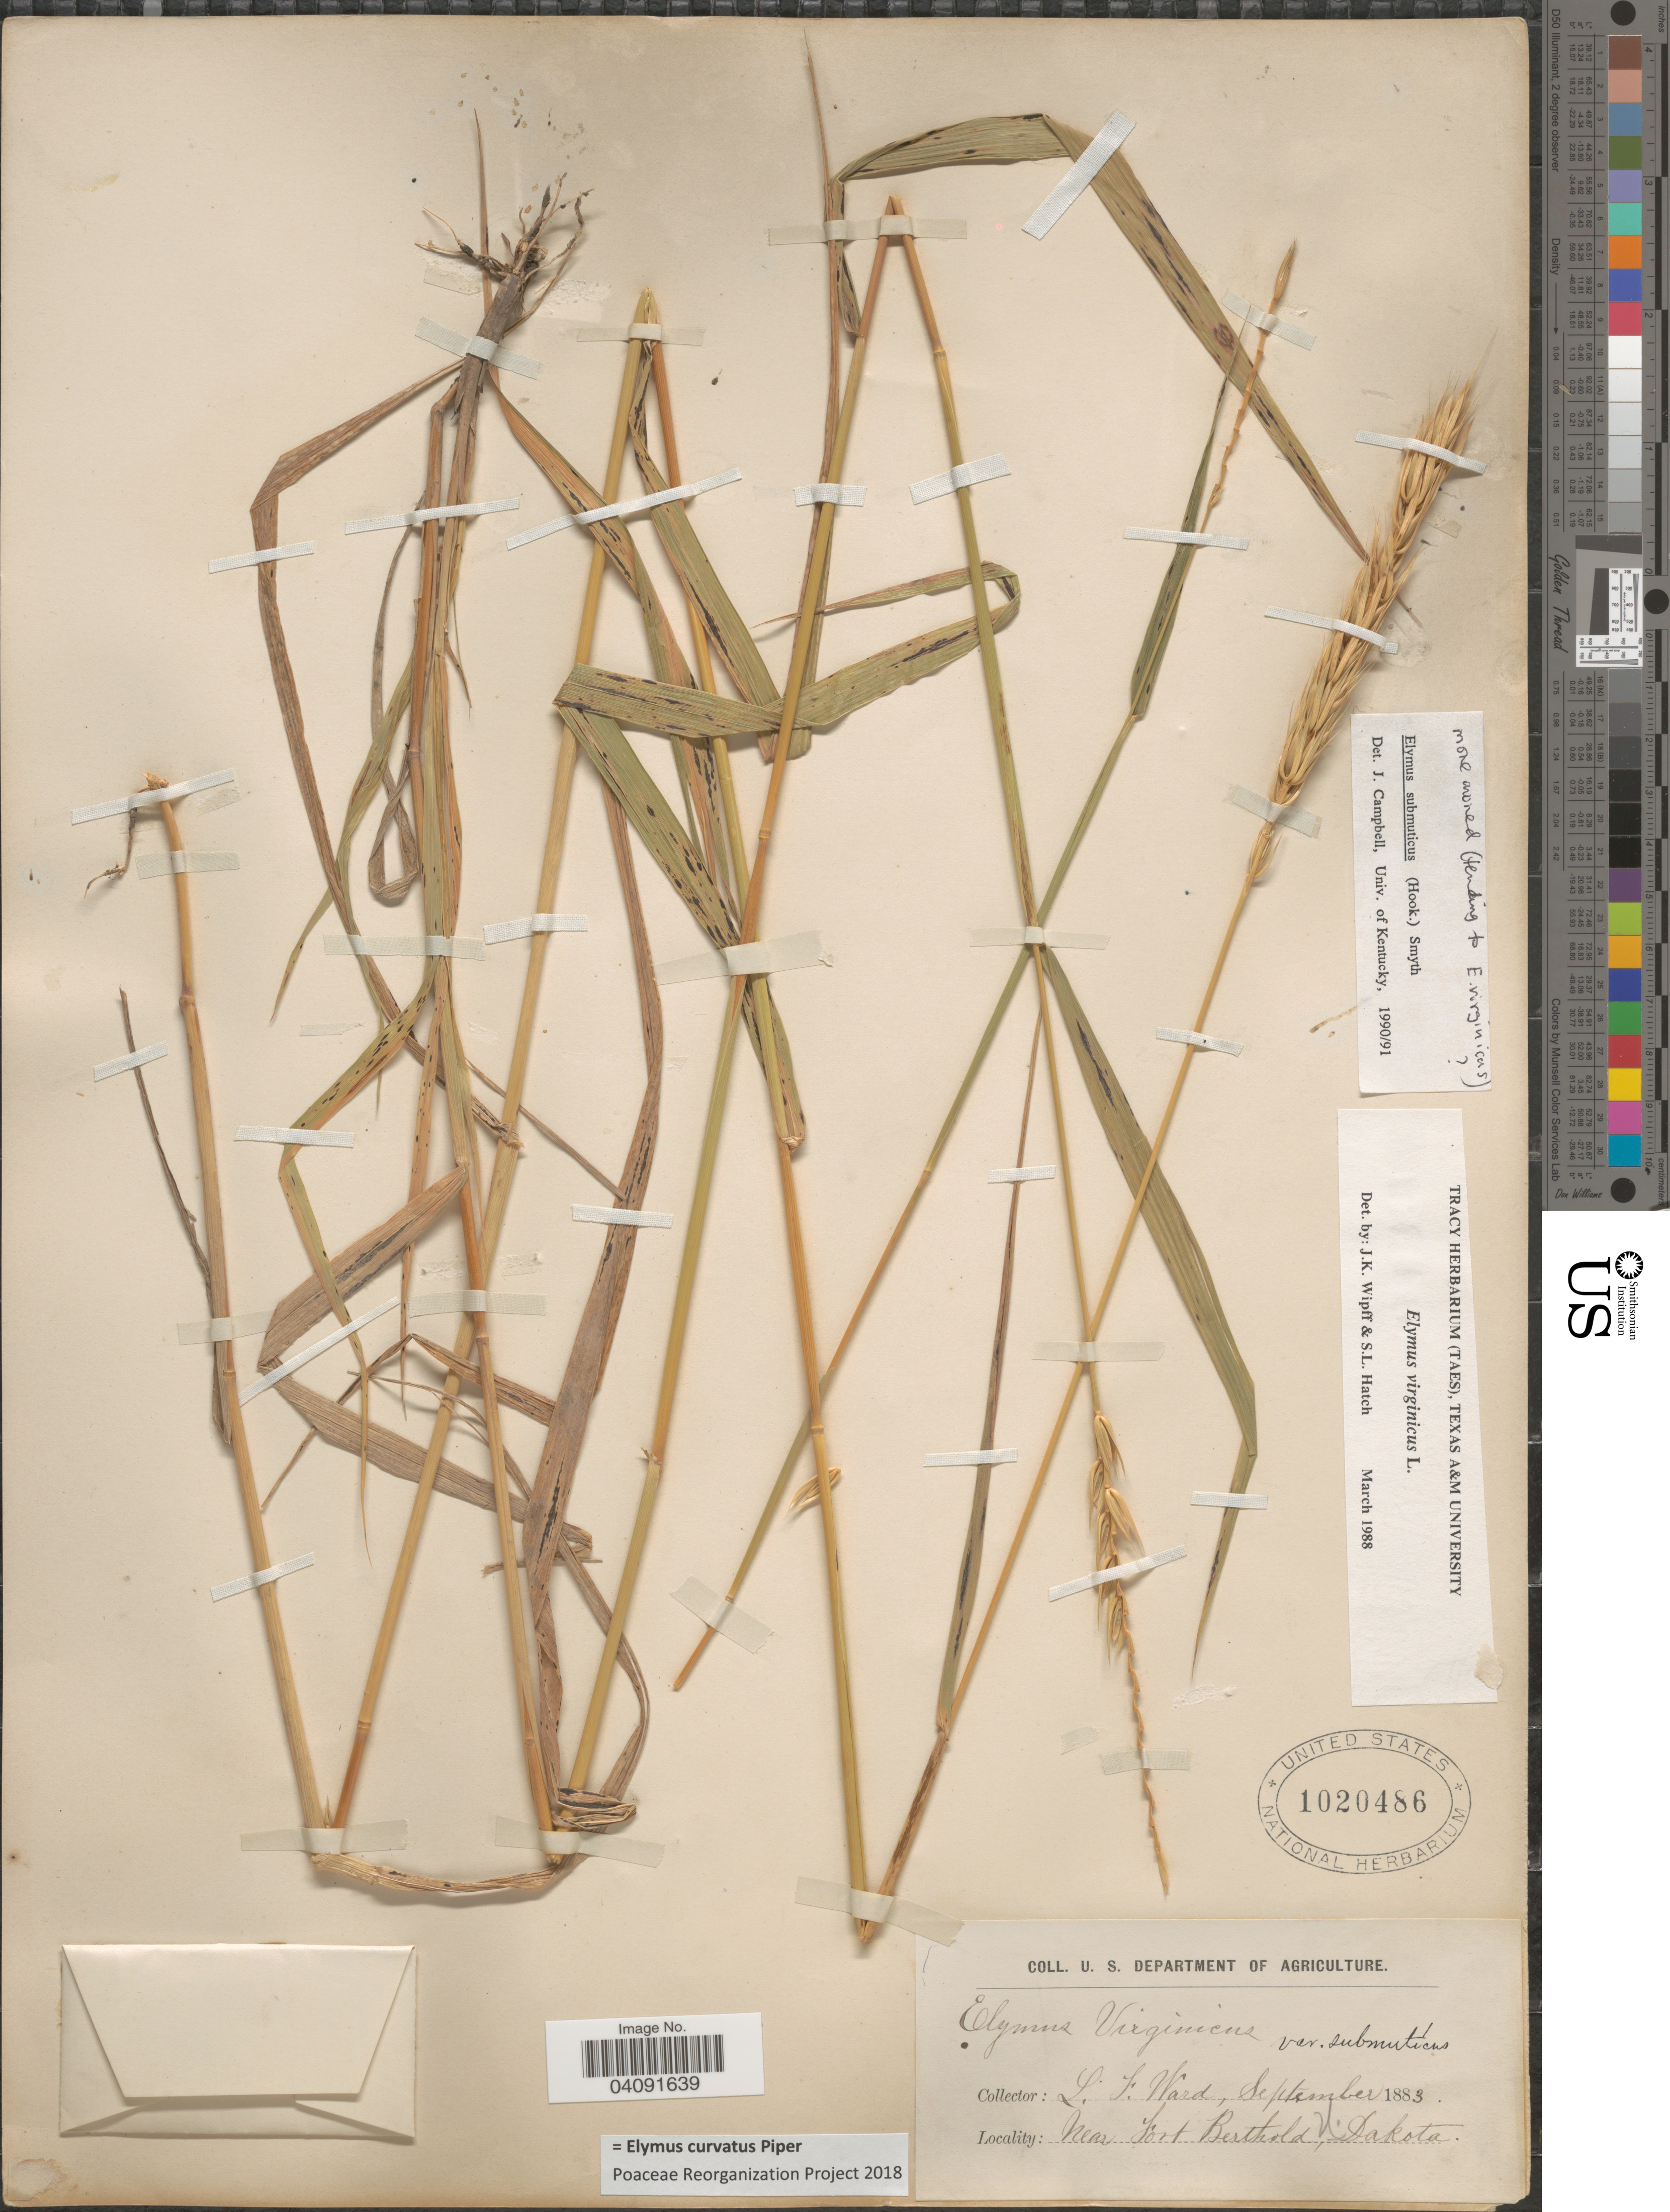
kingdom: Plantae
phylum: Tracheophyta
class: Liliopsida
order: Poales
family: Poaceae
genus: Elymus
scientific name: Elymus curvatus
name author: Piper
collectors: L. Ward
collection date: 1883-09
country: United States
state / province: North Dakota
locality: Near Fort Berthold.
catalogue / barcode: US 1020486